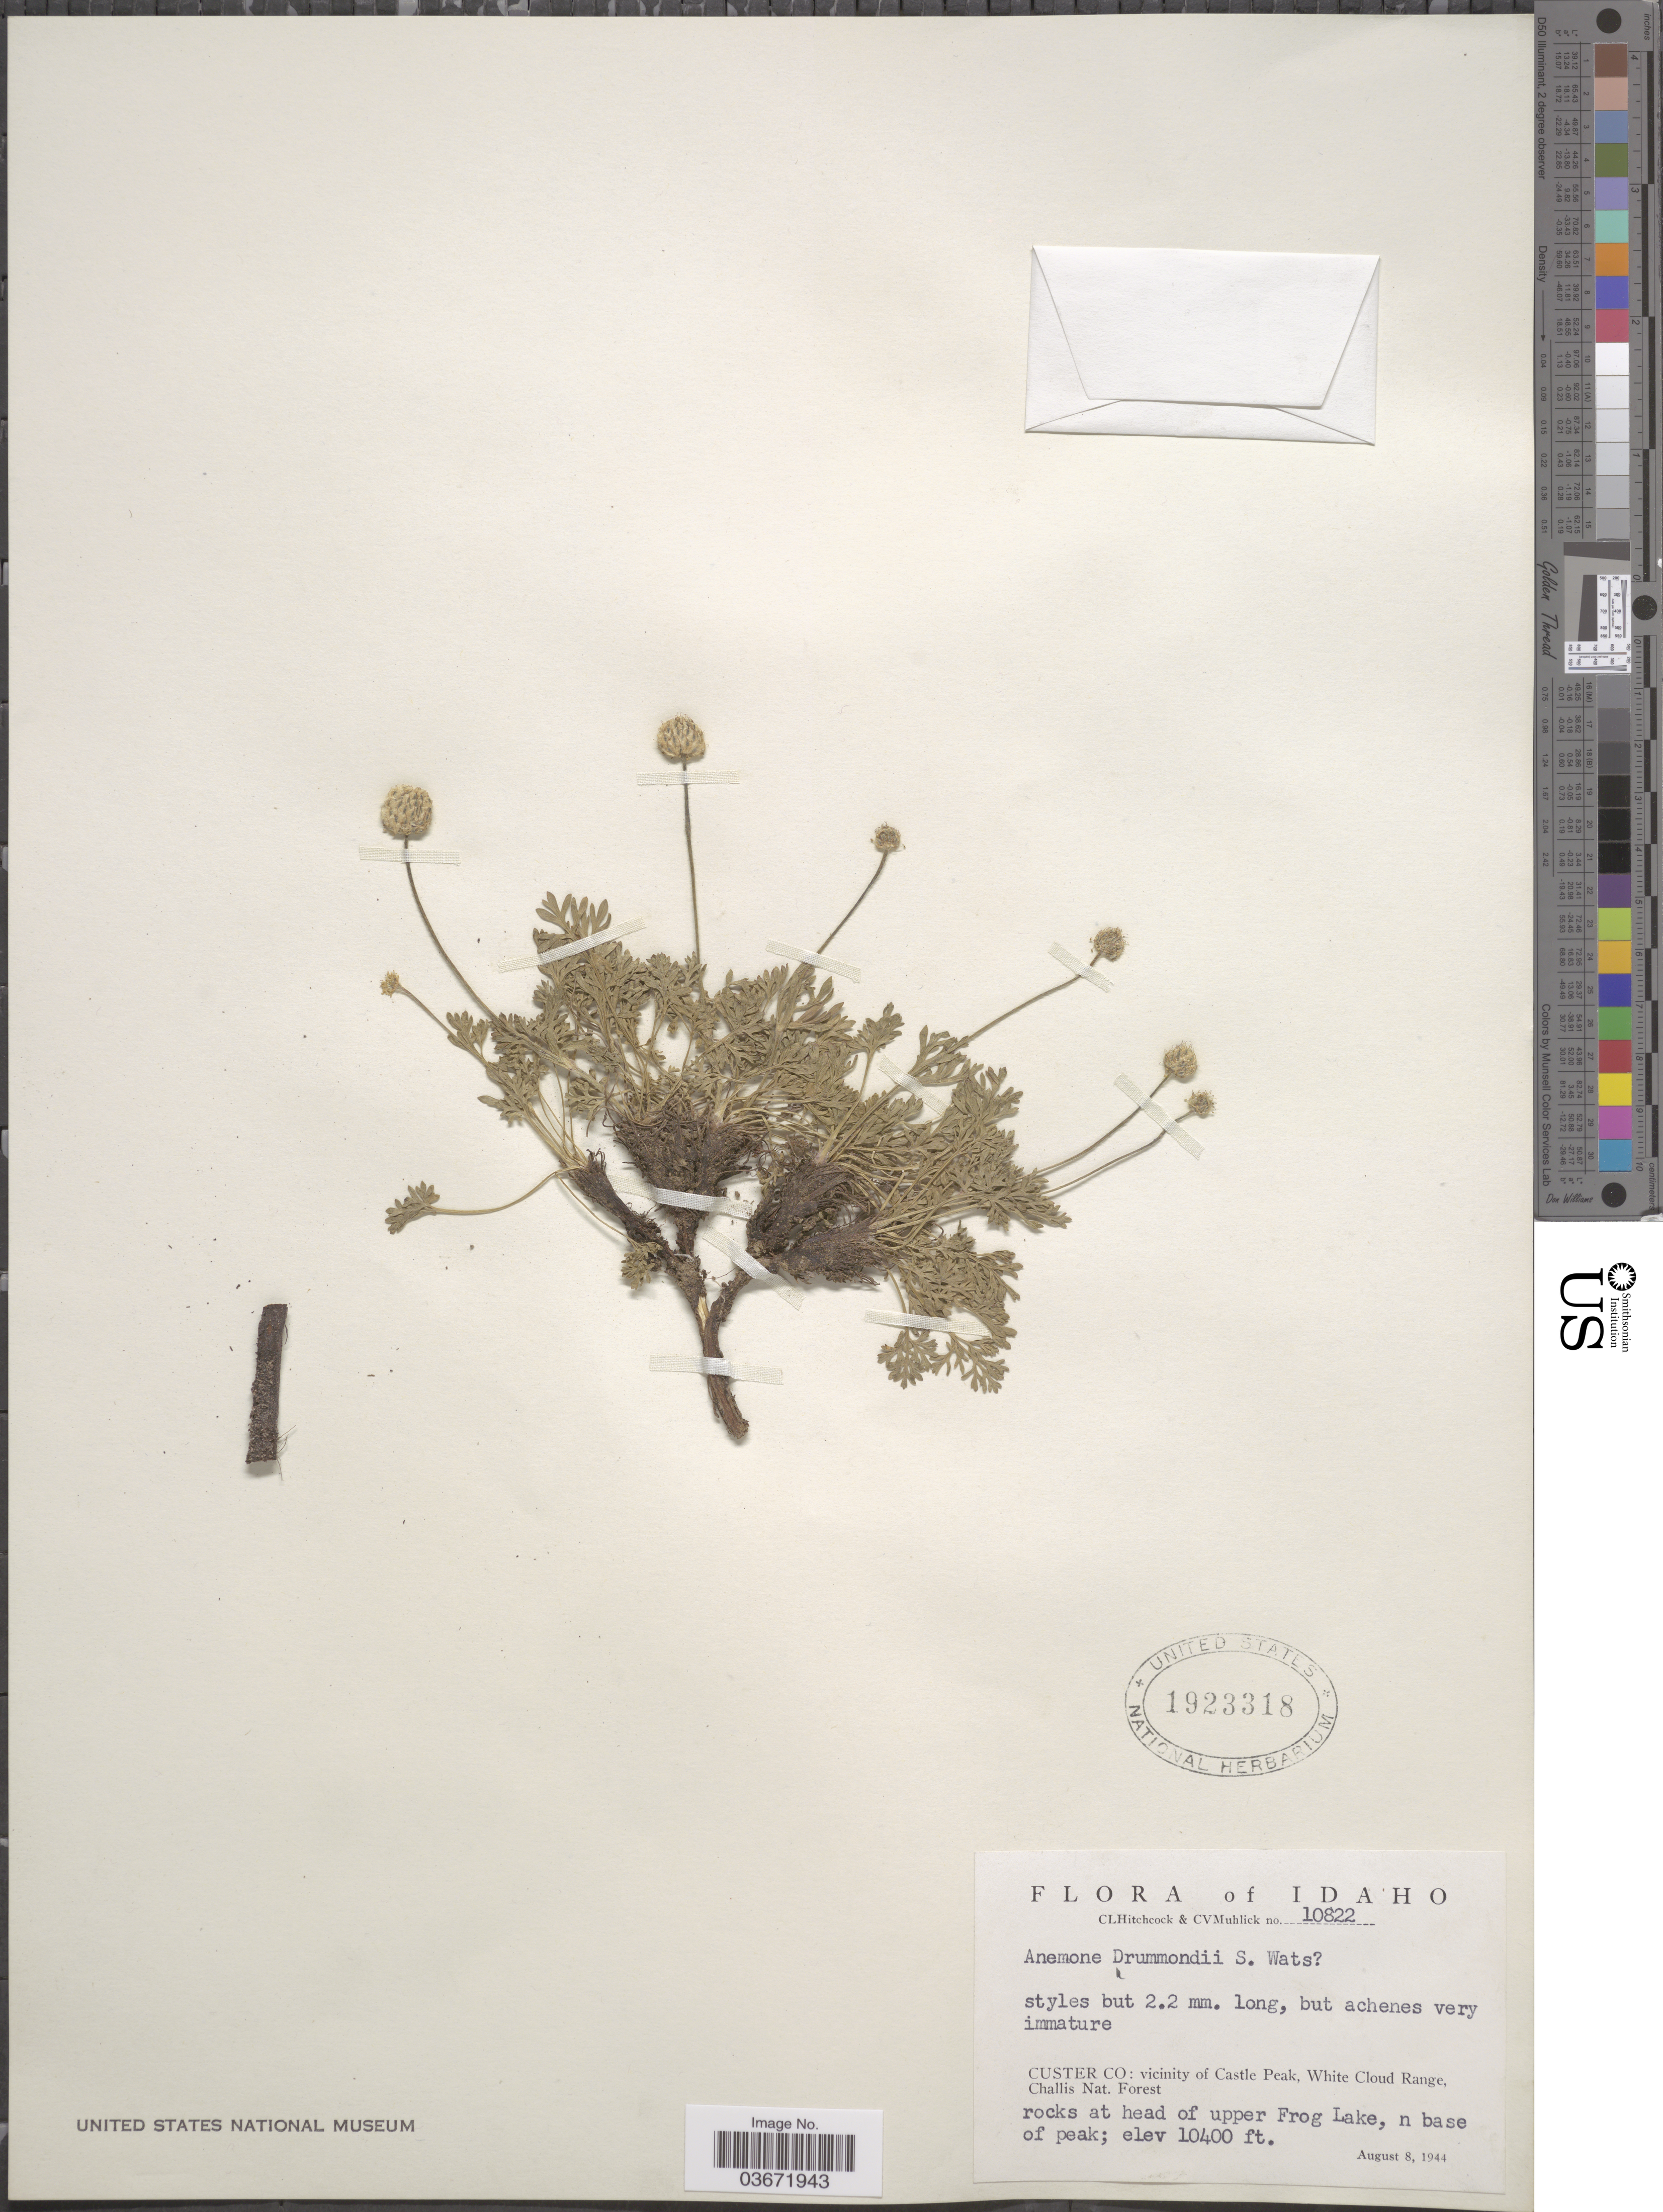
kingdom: Plantae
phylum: Tracheophyta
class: Magnoliopsida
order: Ranunculales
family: Ranunculaceae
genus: Anemone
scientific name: Anemone drummondii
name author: S. Watson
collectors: C. L. Hitchcock & C. V. Muhlick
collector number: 10822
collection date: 1944-08-08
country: United States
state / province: Idaho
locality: Custer Co: vicinity of Castle Peak, White Cloud Range, Challis Nat. Forest. Rocks at head of upper Frog Lake.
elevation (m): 3170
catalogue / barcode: US 1923318